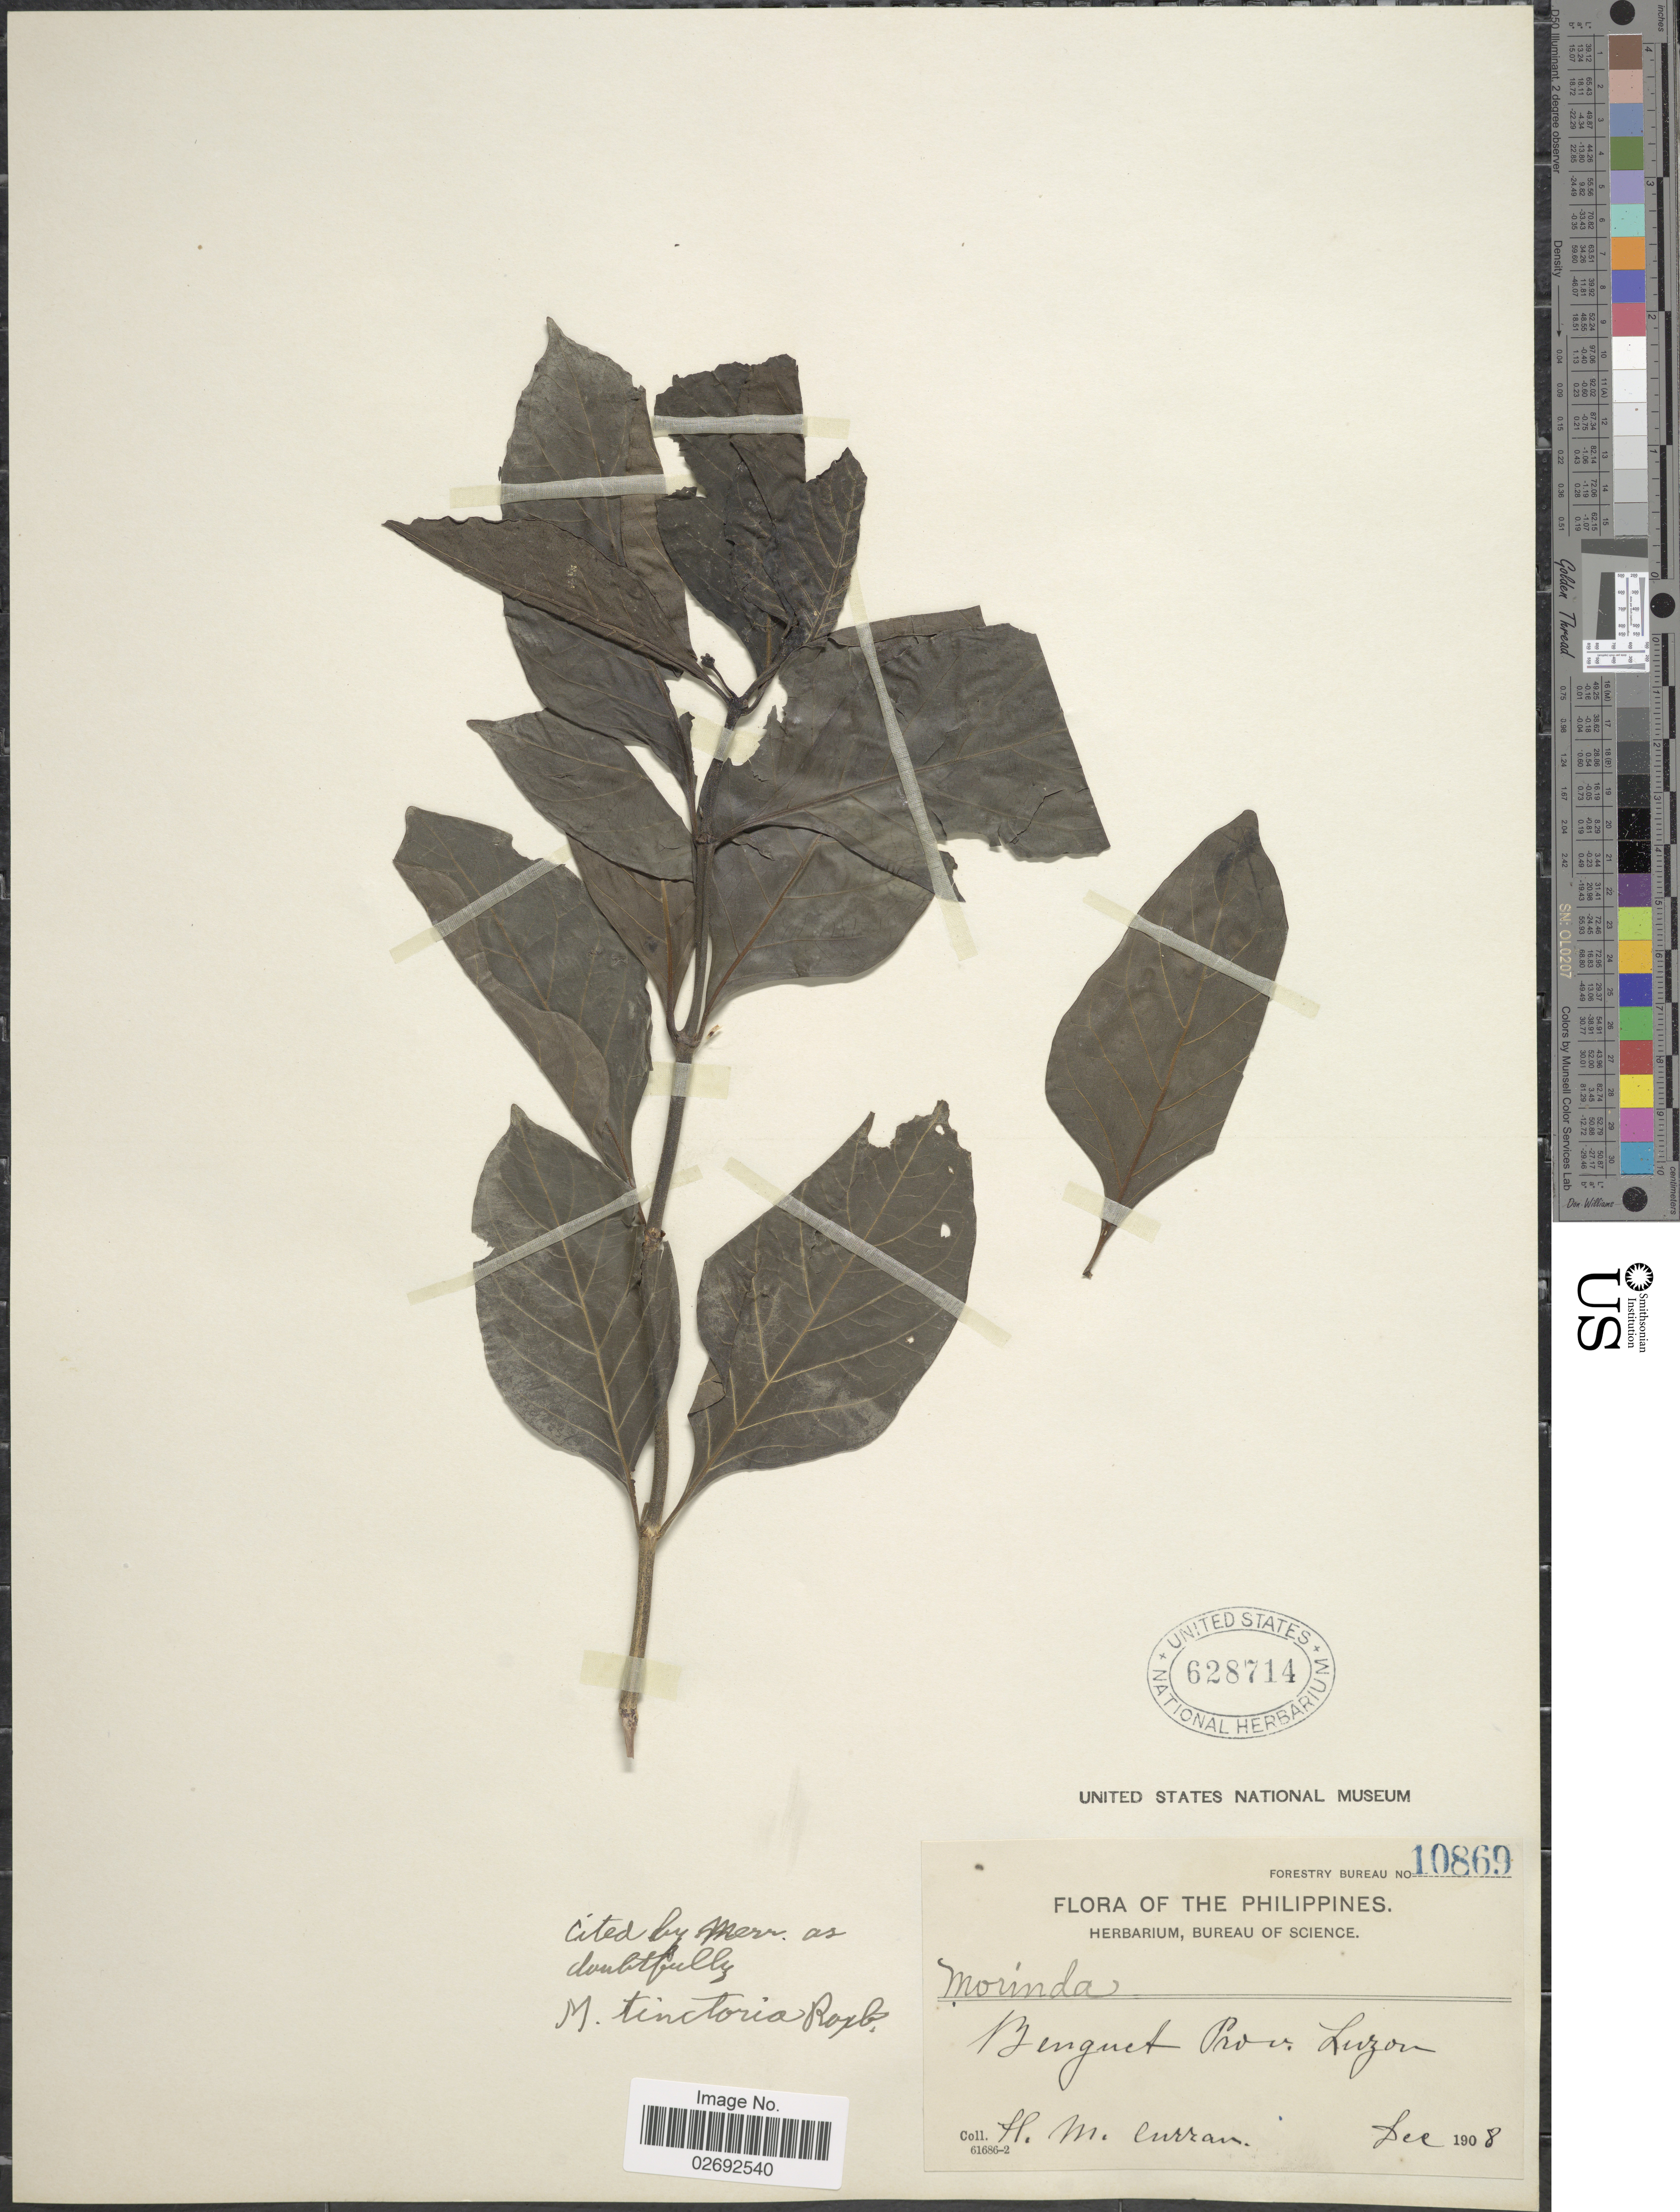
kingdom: Plantae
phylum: Tracheophyta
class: Magnoliopsida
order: Gentianales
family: Rubiaceae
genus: Morinda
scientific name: Morinda coreia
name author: Buch.-Ham.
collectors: H. M. Curran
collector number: Forestry Bureau 10869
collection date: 1908-12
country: Philippines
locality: Benguet, Prov. Luzon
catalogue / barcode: US 628714